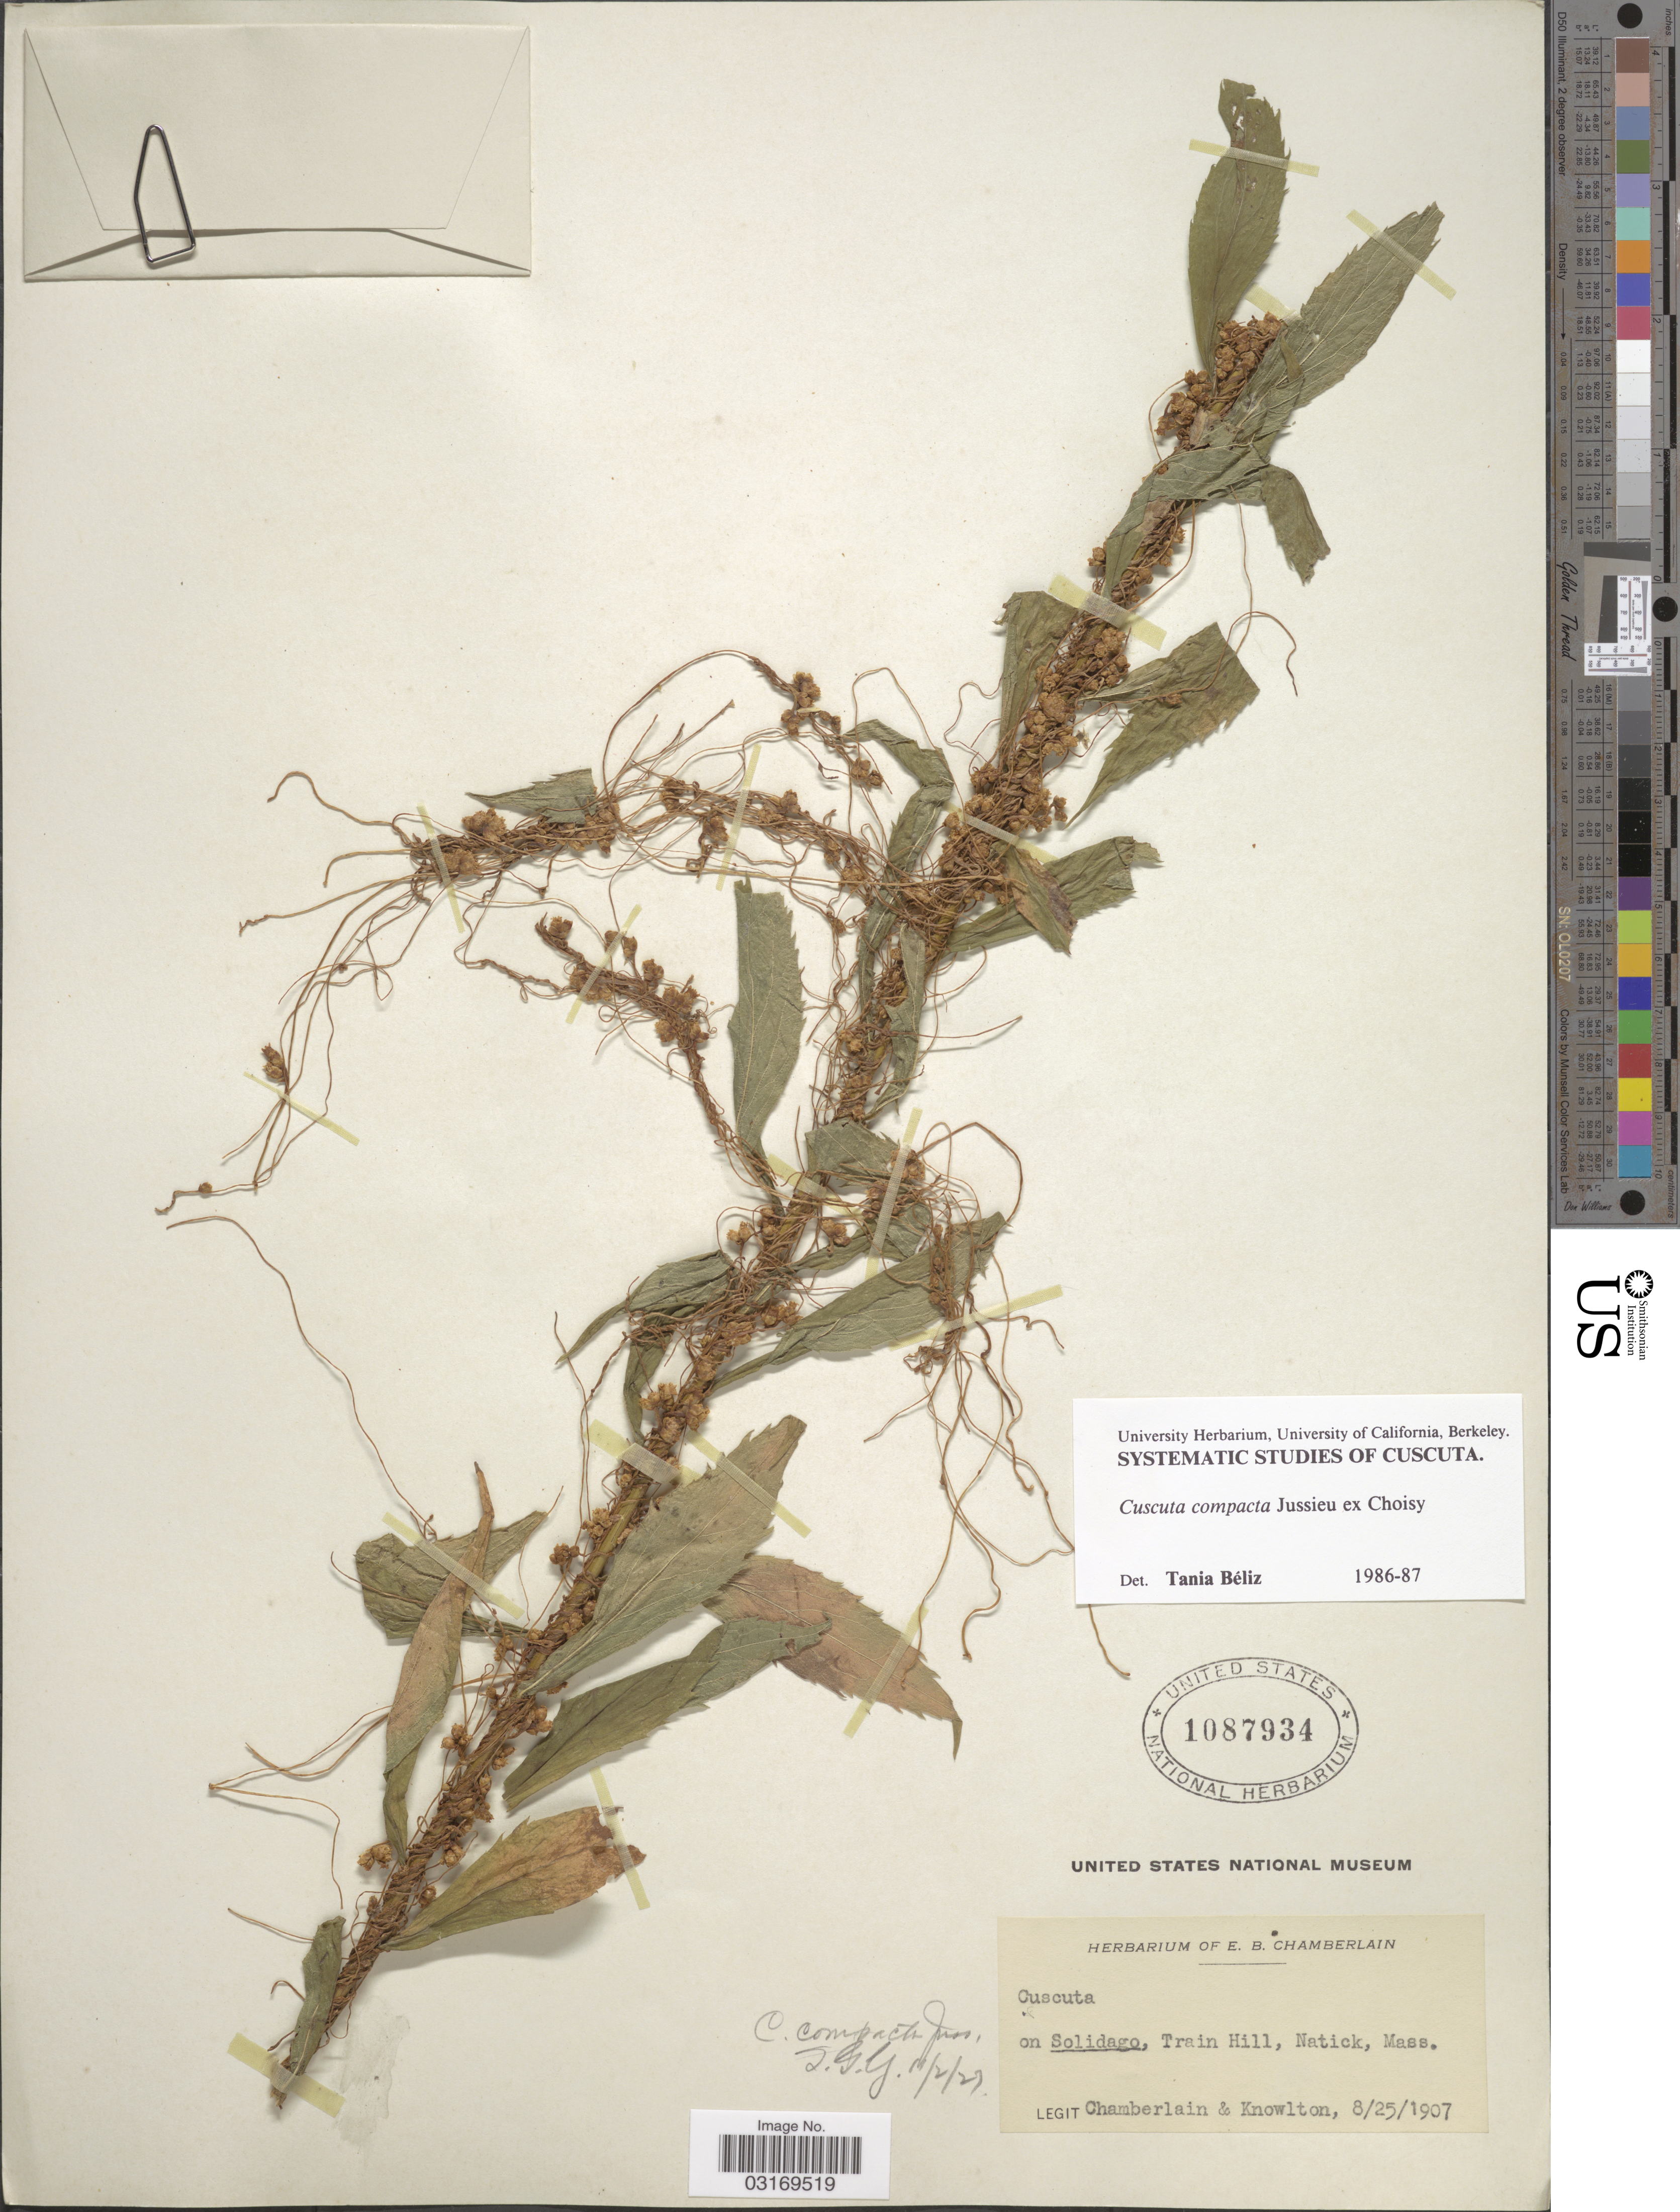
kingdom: Plantae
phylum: Tracheophyta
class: Magnoliopsida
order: Solanales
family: Convolvulaceae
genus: Cuscuta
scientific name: Cuscuta compacta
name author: Juss. ex Choisy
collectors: E. Chamberlain & -. Knowlton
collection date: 1907-08-25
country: United States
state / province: Massachusetts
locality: On Solidago, Train Hill, Natick.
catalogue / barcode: US 1087934